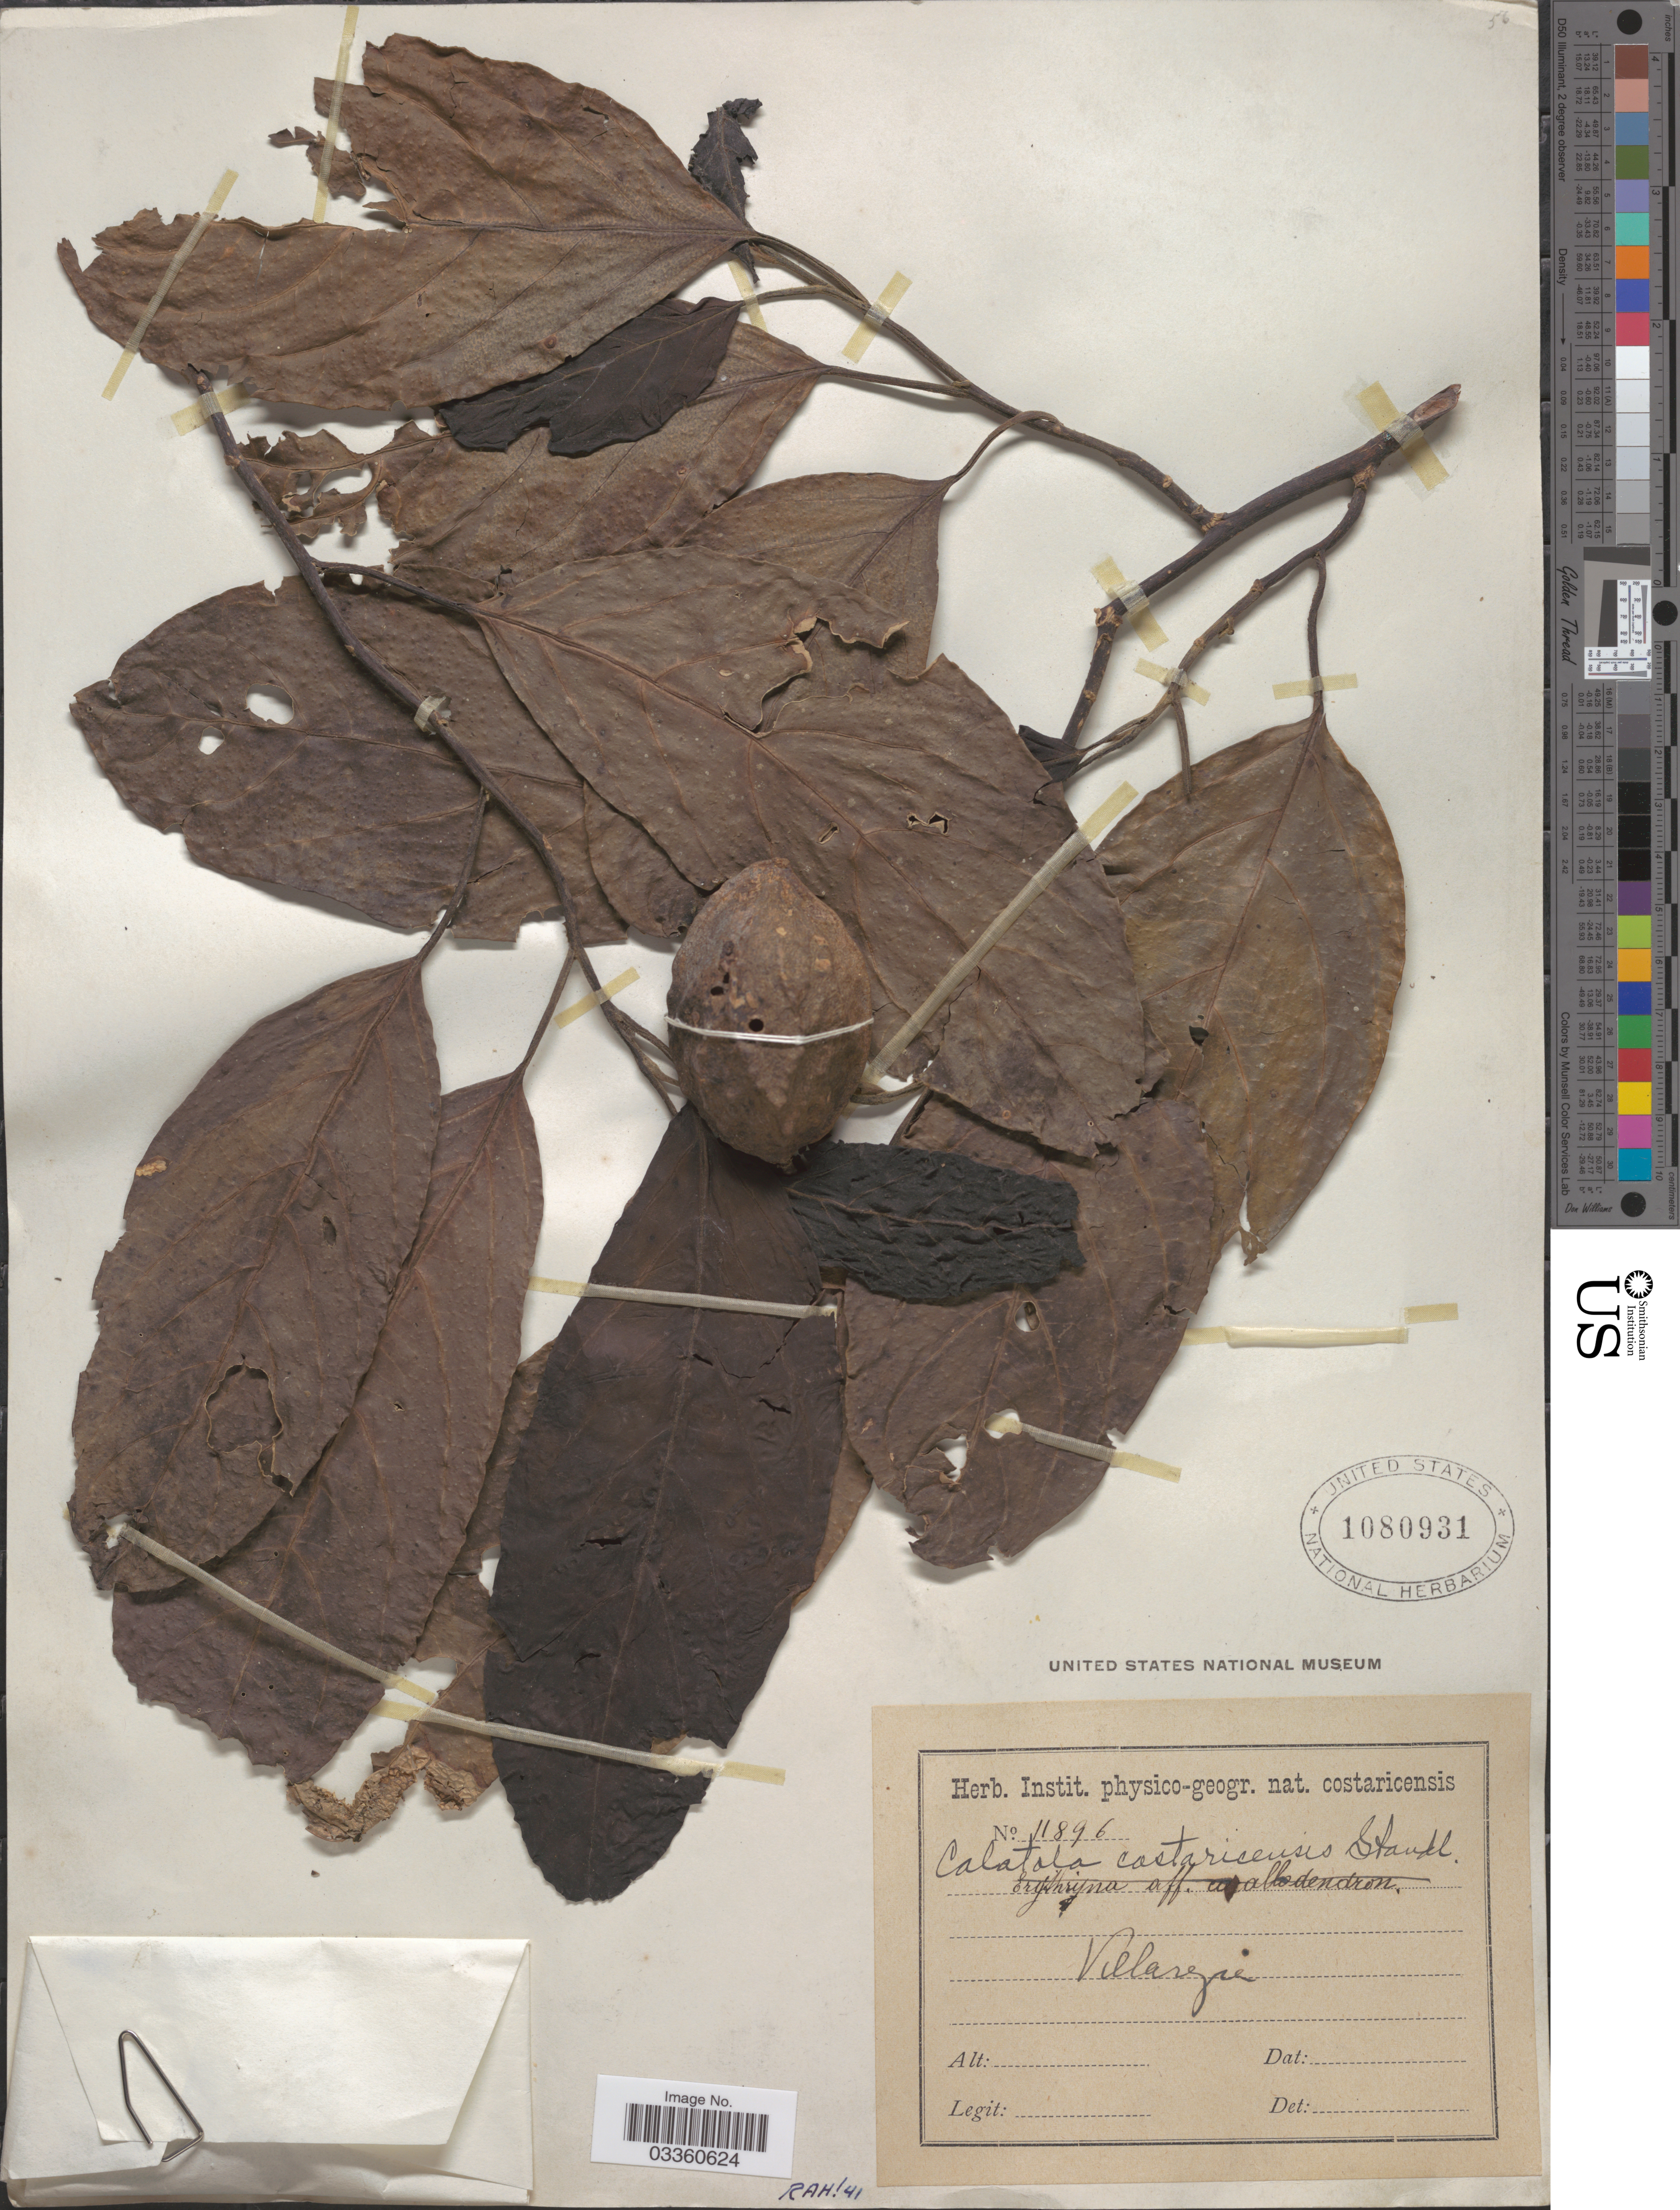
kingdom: Plantae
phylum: Tracheophyta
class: Magnoliopsida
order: Metteniusales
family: Metteniusaceae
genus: Calatola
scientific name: Calatola costaricensis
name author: Standl.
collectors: ex herb. Instit. physico-geogr. nat. costarricensis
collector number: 11896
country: Costa Rica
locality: Villaryca [interpreted].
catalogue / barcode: US 1080931